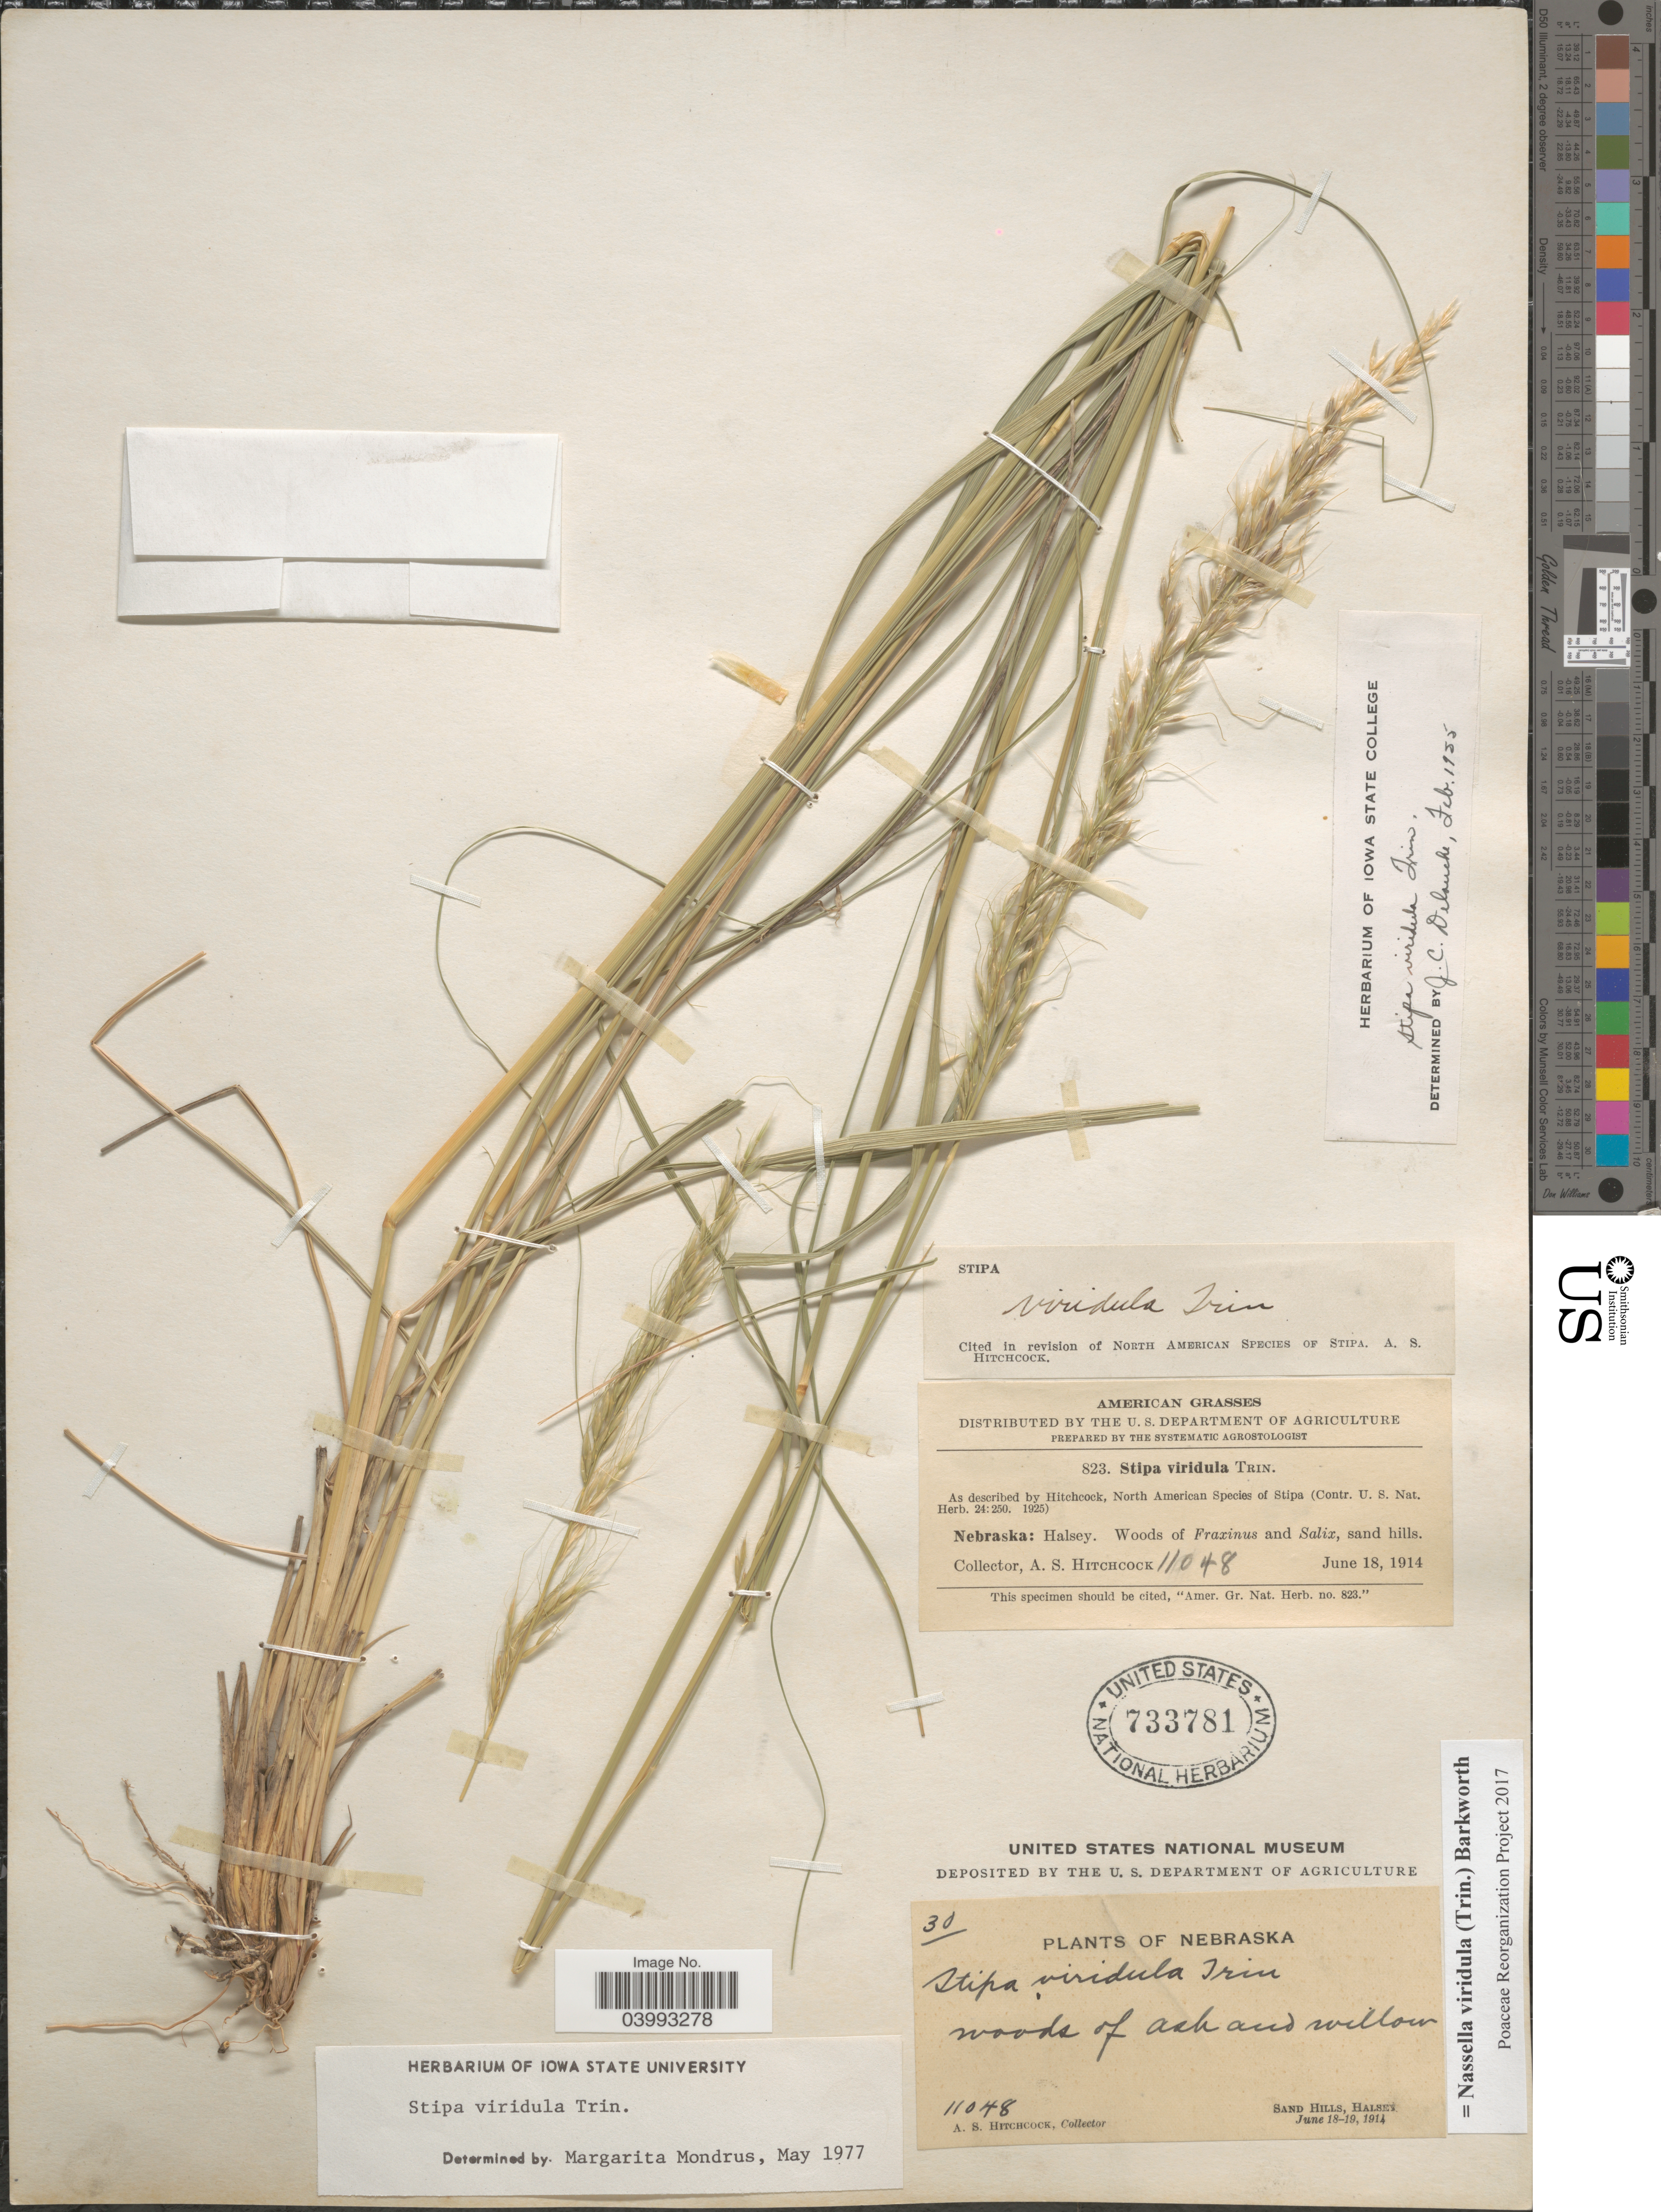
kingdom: Plantae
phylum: Tracheophyta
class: Liliopsida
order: Poales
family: Poaceae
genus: Nassella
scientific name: Nassella viridula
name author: (Trin.) Barkworth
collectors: A. S. Hitchcock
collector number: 11048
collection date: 1914-06-18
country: United States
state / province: Nebraska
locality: Halsey. Sand Hills, Halsey.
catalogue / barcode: US 733781